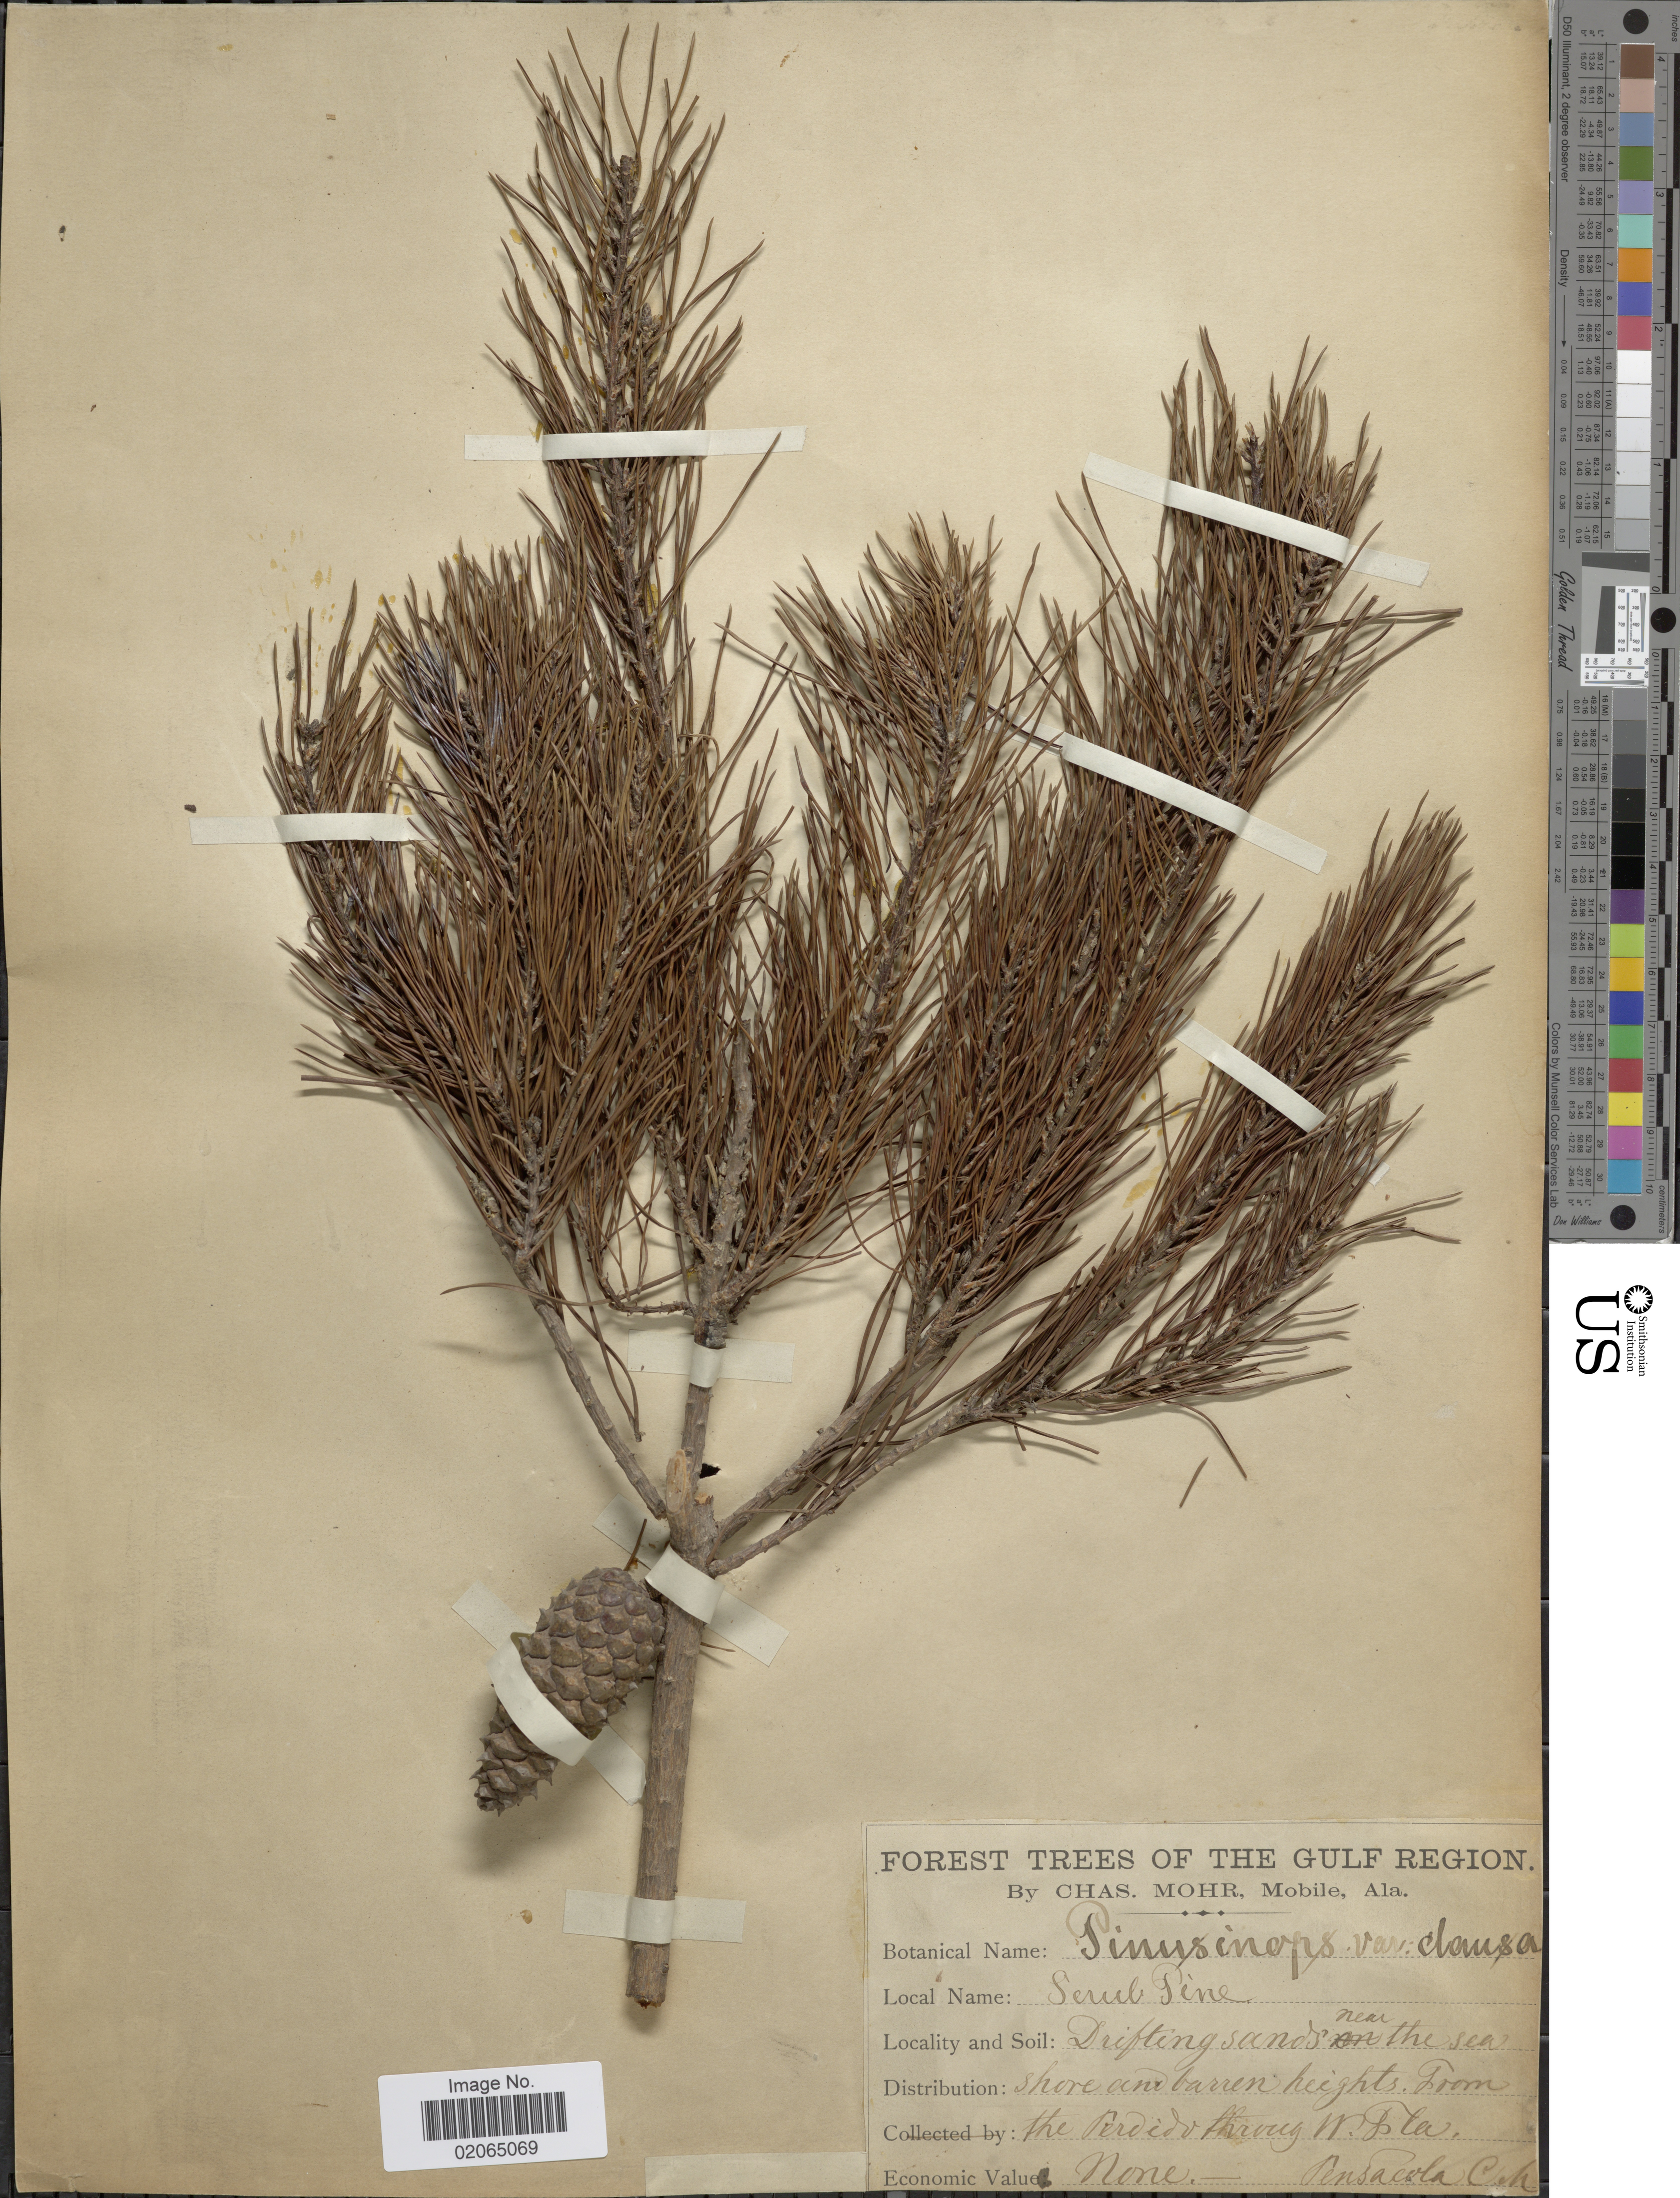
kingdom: Plantae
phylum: Tracheophyta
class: Pinopsida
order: Pinales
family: Pinaceae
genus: Pinus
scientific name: Pinus virginiana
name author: Mill.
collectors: C. T. Mohr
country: United States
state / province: Florida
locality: From the Perdido through W. Fla.